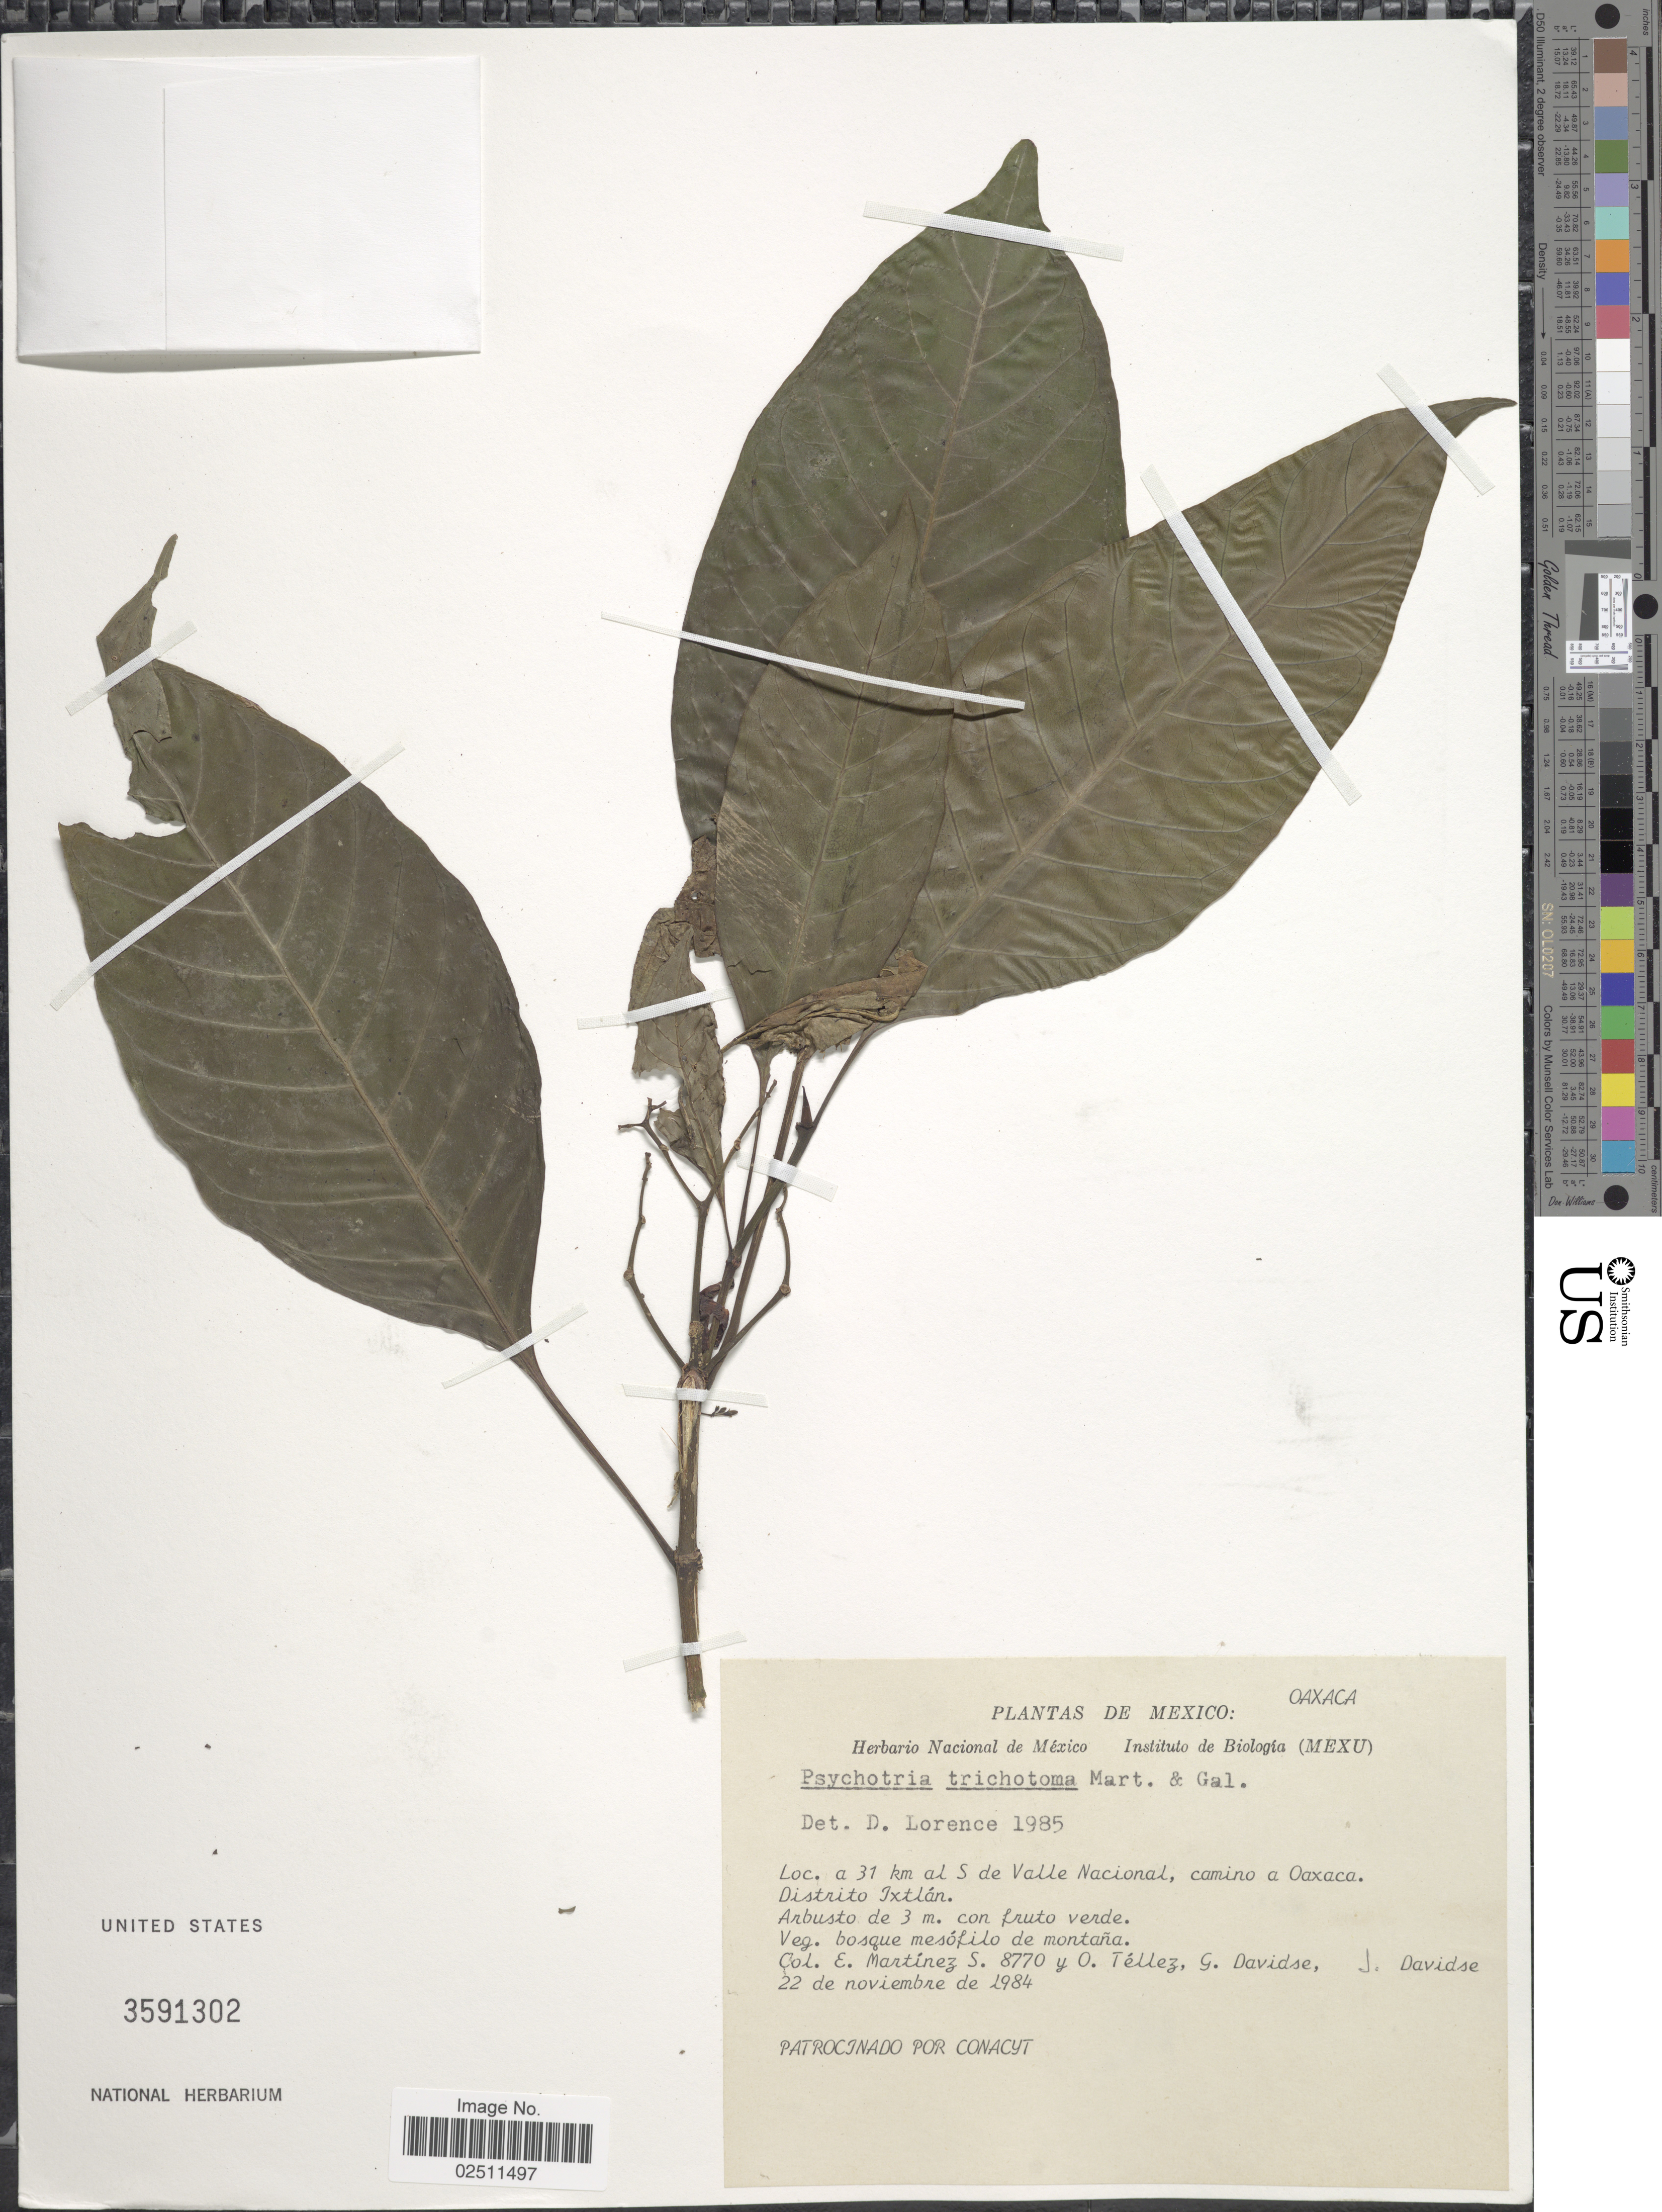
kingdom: Plantae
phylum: Tracheophyta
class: Magnoliopsida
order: Gentianales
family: Rubiaceae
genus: Psychotria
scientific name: Psychotria trichotoma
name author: M. Martens & Galeotti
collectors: E. M. Martínez S., O. Tellez, G. Davidse & J. Davidse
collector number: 8770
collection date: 1984-11-22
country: Mexico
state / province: Oaxaca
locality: Loc. a 31 km al S de Valle Nacional, camino a Oaxaca. Distrito Ixtlan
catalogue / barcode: US 3591302